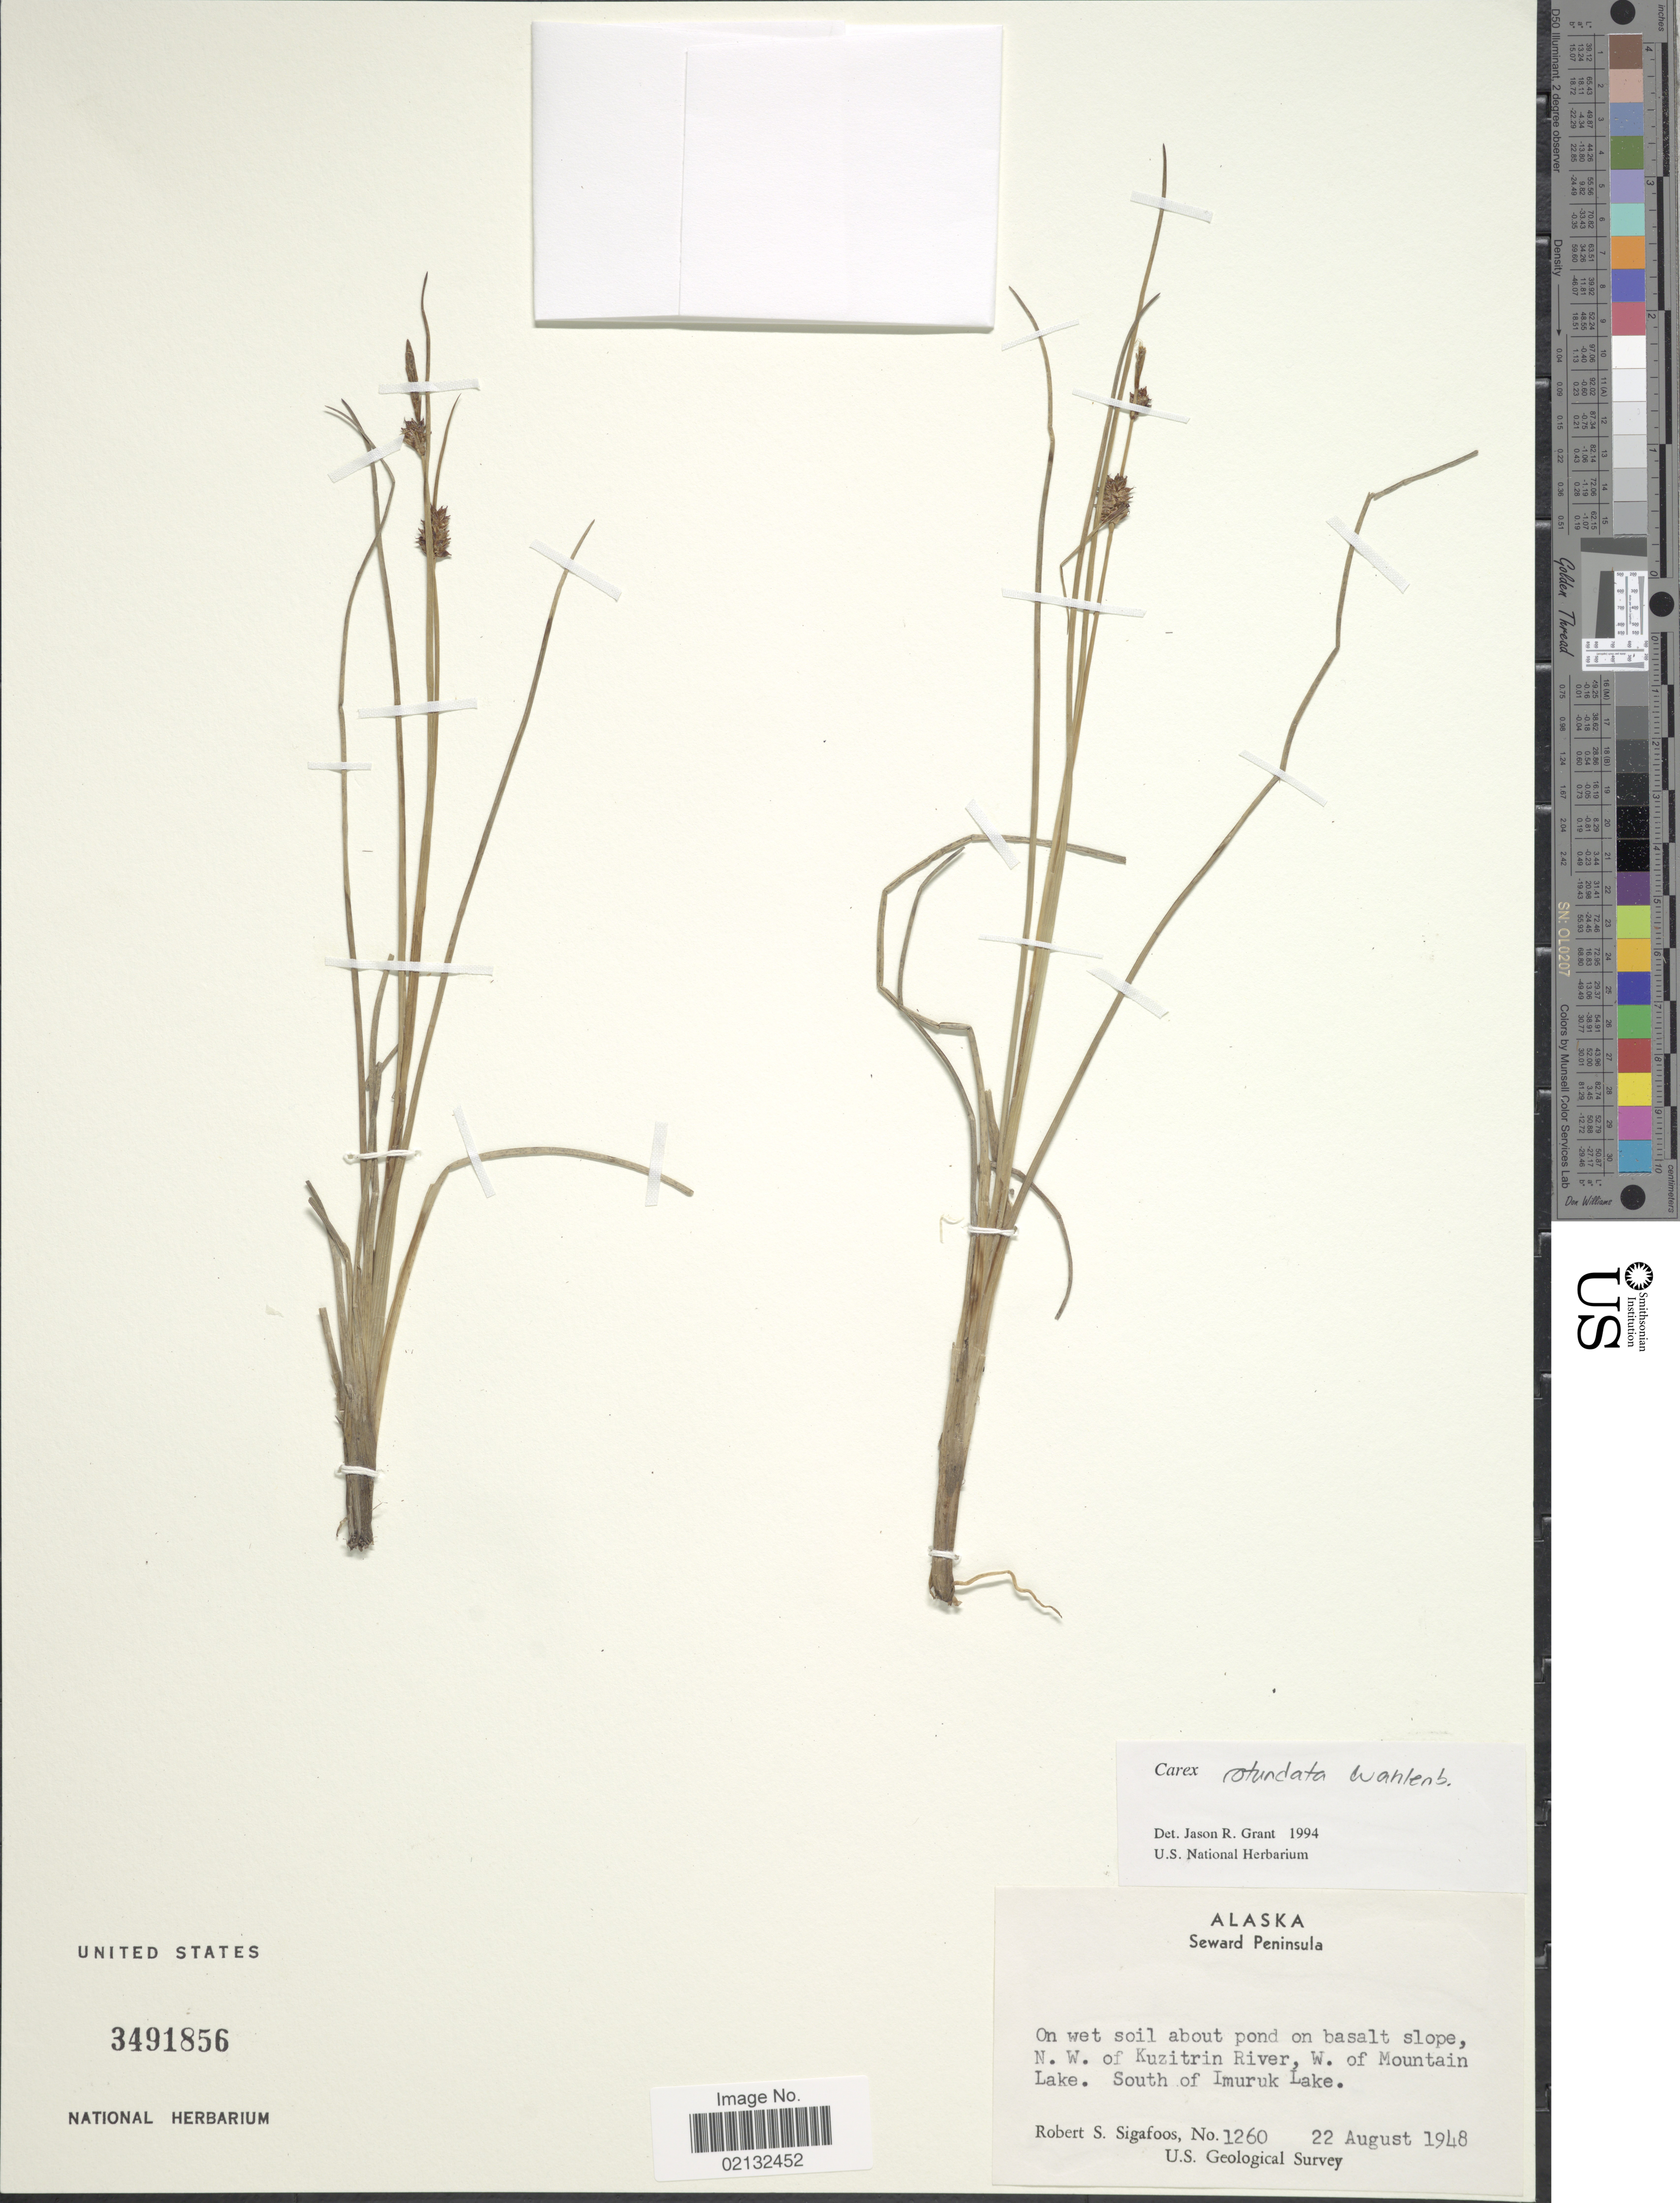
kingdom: Plantae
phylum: Tracheophyta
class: Liliopsida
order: Poales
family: Cyperaceae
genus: Carex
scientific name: Carex rotundata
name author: Wahlenb.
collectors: R. Sigafoos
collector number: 1260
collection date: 1948-08-22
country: United States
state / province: Alaska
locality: Seward Peninsula. N. W. of Kuzitrin River, W. of Mountain Lake. South of Imuruk Lake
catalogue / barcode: US 3491856